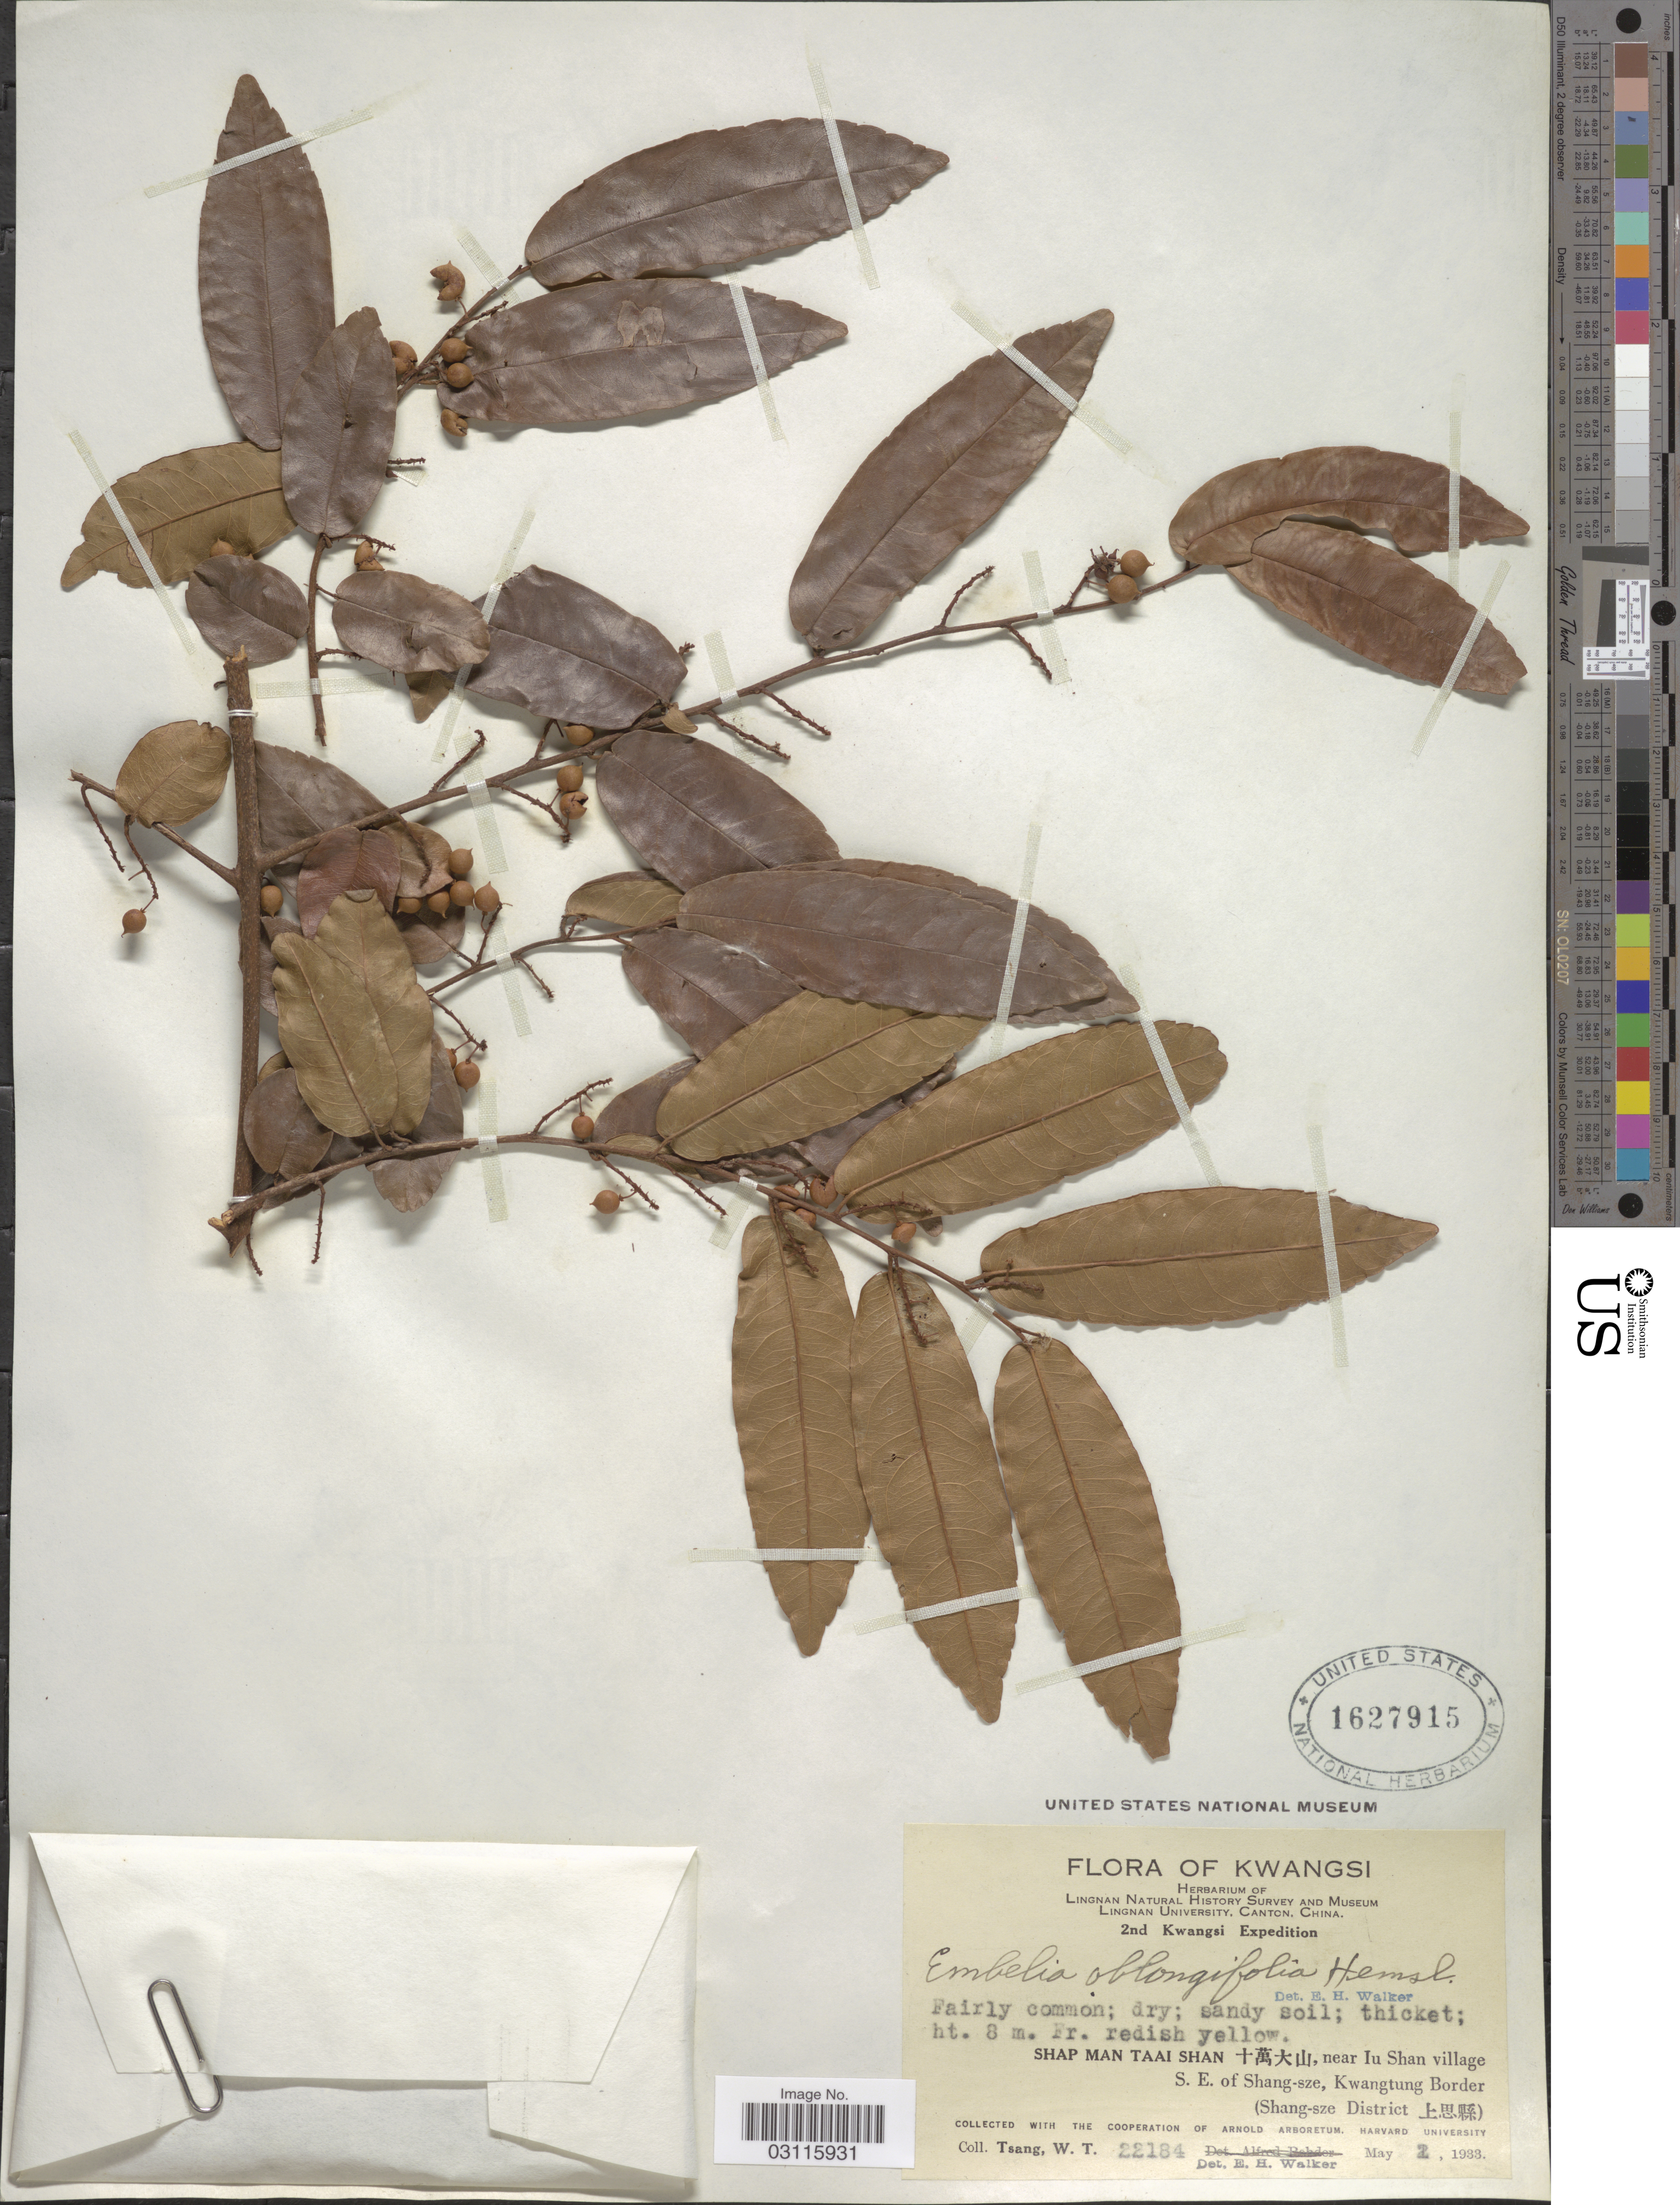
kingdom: Plantae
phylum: Tracheophyta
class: Magnoliopsida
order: Ericales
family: Primulaceae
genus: Embelia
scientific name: Embelia oblongifolia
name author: Hemsl.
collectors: W. T. Tsang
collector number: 22184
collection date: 1933-05-02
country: China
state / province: Guangxi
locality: Kwangsi. Shap Man Taai Shan, near Iu Shan village, S.E. of Shang-sze, Kwangtung Border (Shang-sze District).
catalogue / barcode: US 1627915